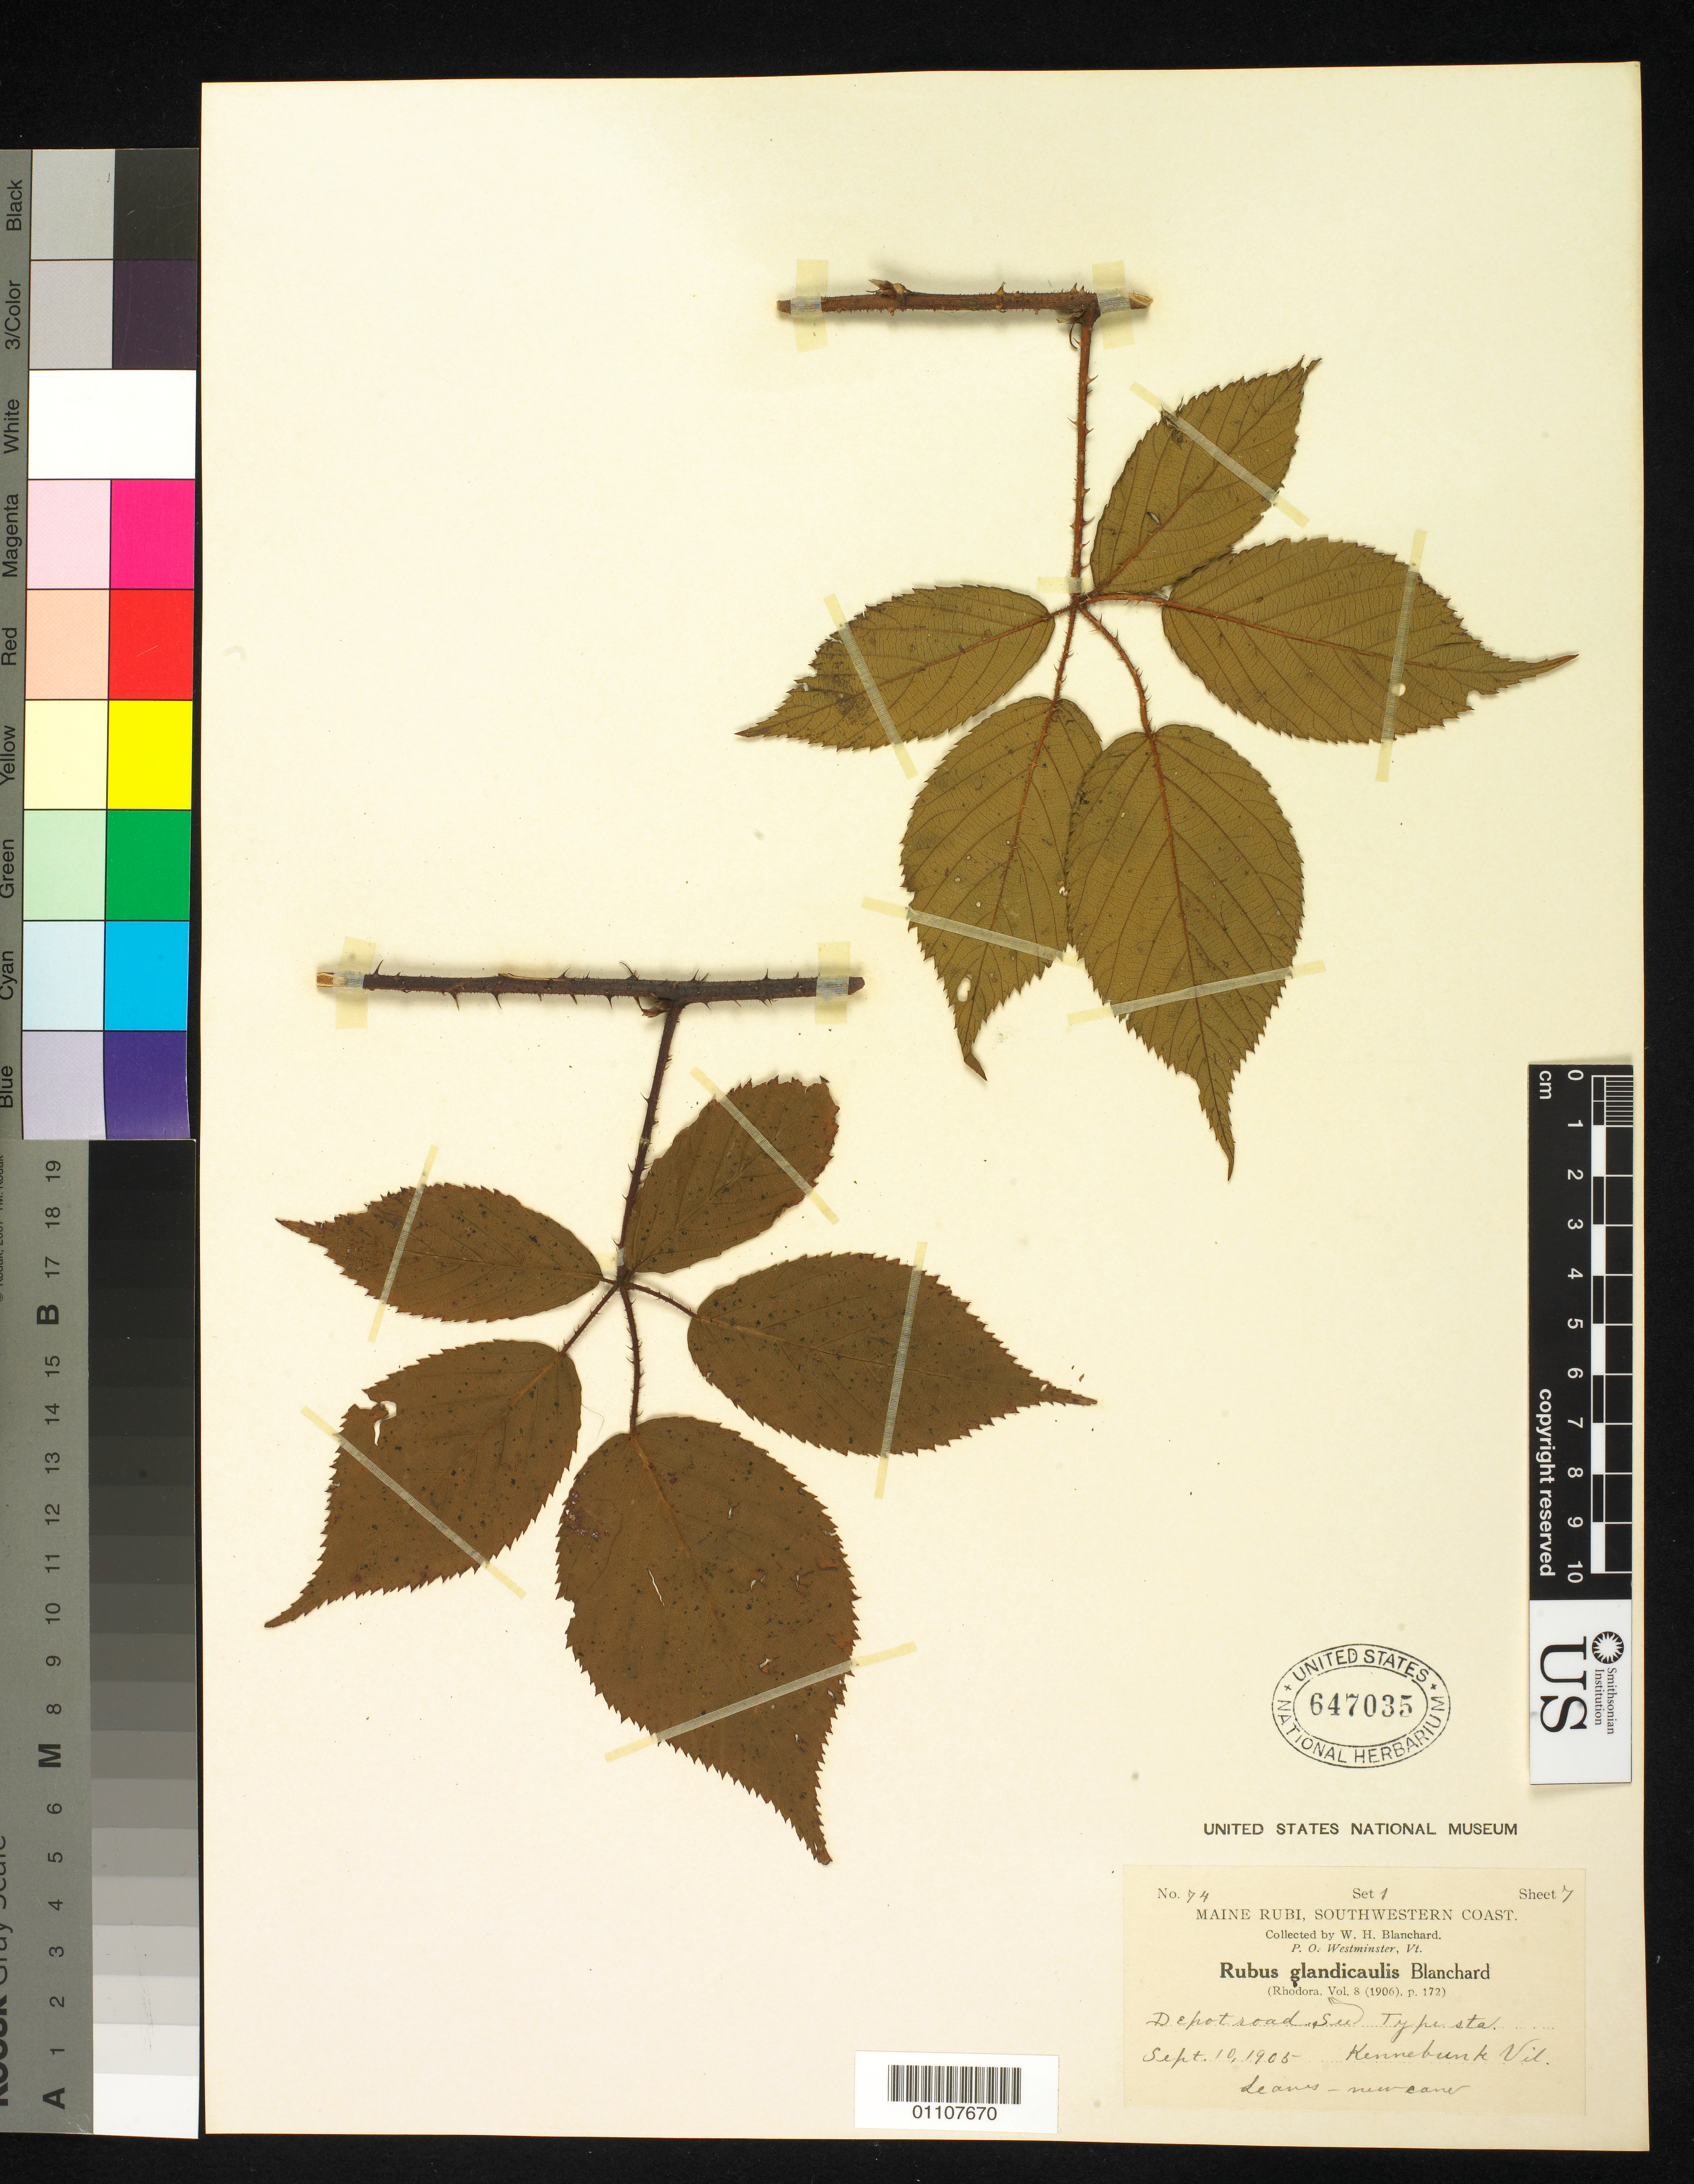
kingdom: Plantae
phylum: Tracheophyta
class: Magnoliopsida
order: Rosales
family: Rosaceae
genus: Rubus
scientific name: Rubus glandicaulis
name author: Blanch.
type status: Type Collection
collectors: W. H. Blanchard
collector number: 74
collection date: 1905-09-10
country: United States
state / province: Maine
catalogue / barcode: US 647035